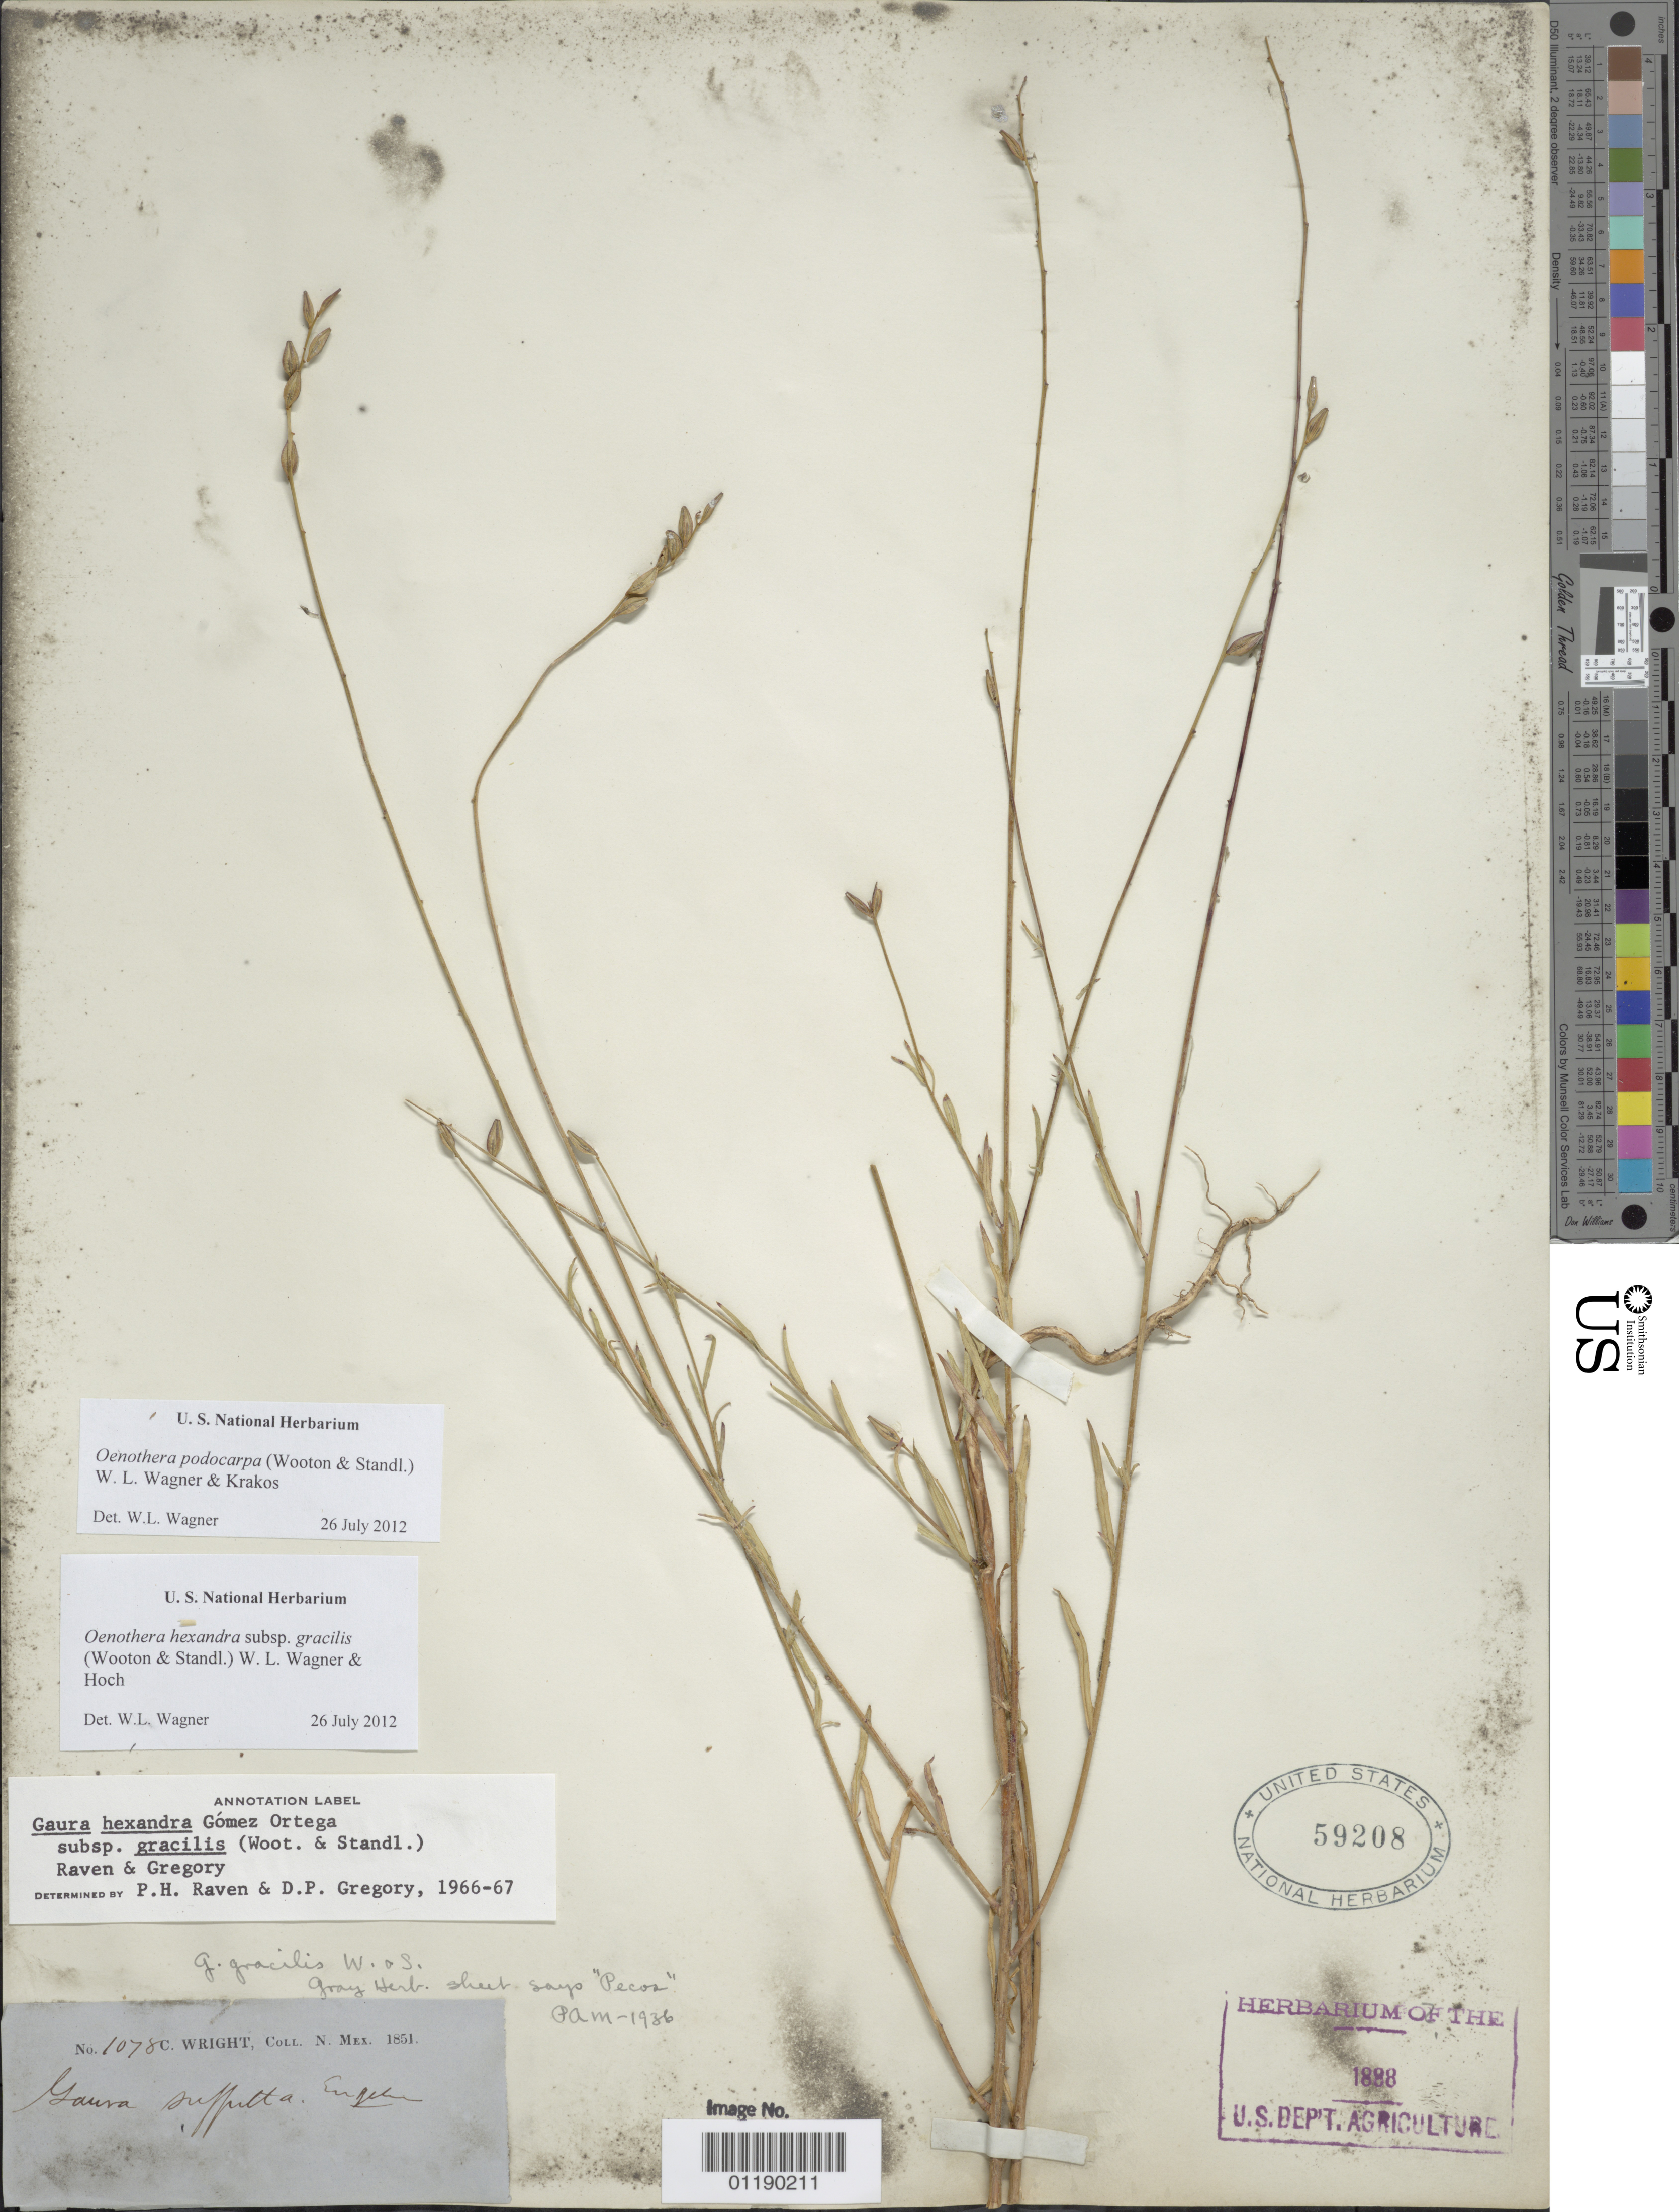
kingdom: Plantae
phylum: Tracheophyta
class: Magnoliopsida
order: Myrtales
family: Onagraceae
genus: Oenothera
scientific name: Oenothera podocarpa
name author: (Wooton & Standl.) Krakos & W.L. Wagner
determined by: Wagner, W. L., (BOT), Smithsonian Institution - National Museum of Natural History (UNITED STATES)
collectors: C. Wright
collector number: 1078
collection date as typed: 1851 to -- --- 1852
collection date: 1851/1852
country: United States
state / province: New Mexico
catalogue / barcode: US 59208